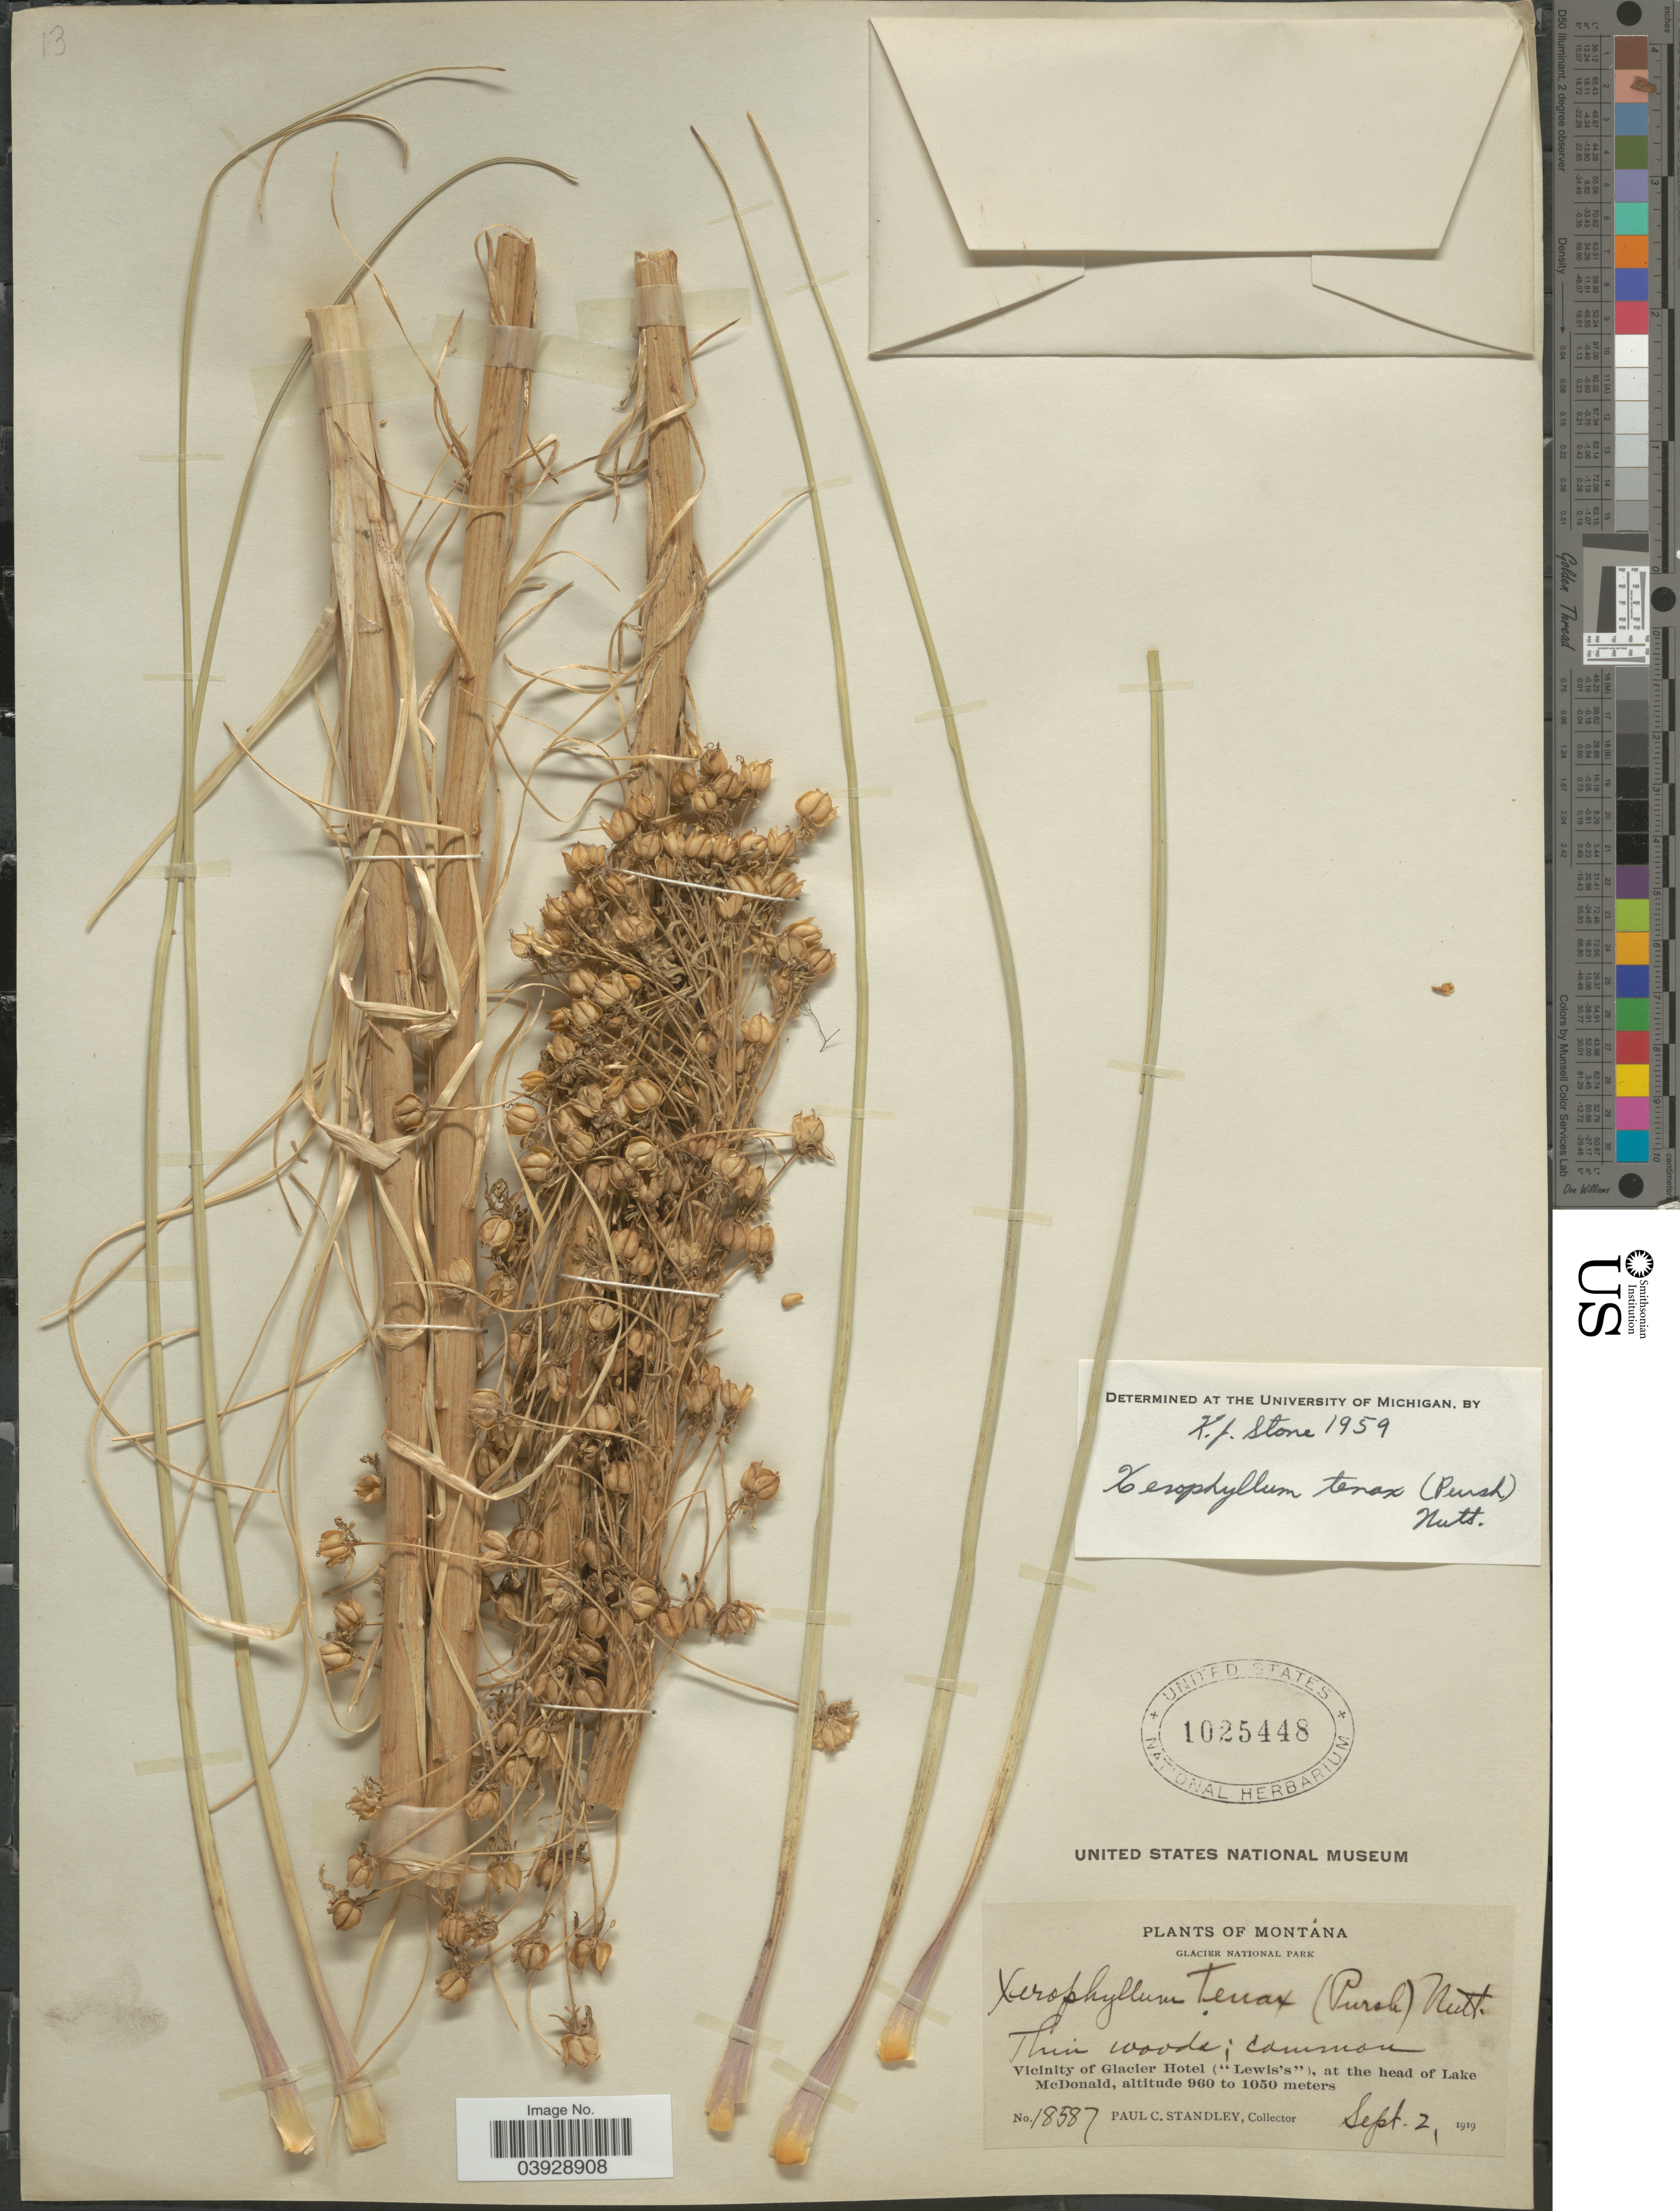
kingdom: Plantae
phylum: Tracheophyta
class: Liliopsida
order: Liliales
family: Melanthiaceae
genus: Xerophyllum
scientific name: Xerophyllum tenax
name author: (Pursh) Nutt.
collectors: P. C. Standley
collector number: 18587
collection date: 1919-09-02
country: United States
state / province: Montana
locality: Glacier National Park. Vicinity of Glacier Hotel ("Lewis's"), at the head of Lake McDonald.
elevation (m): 960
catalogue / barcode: US 1025448